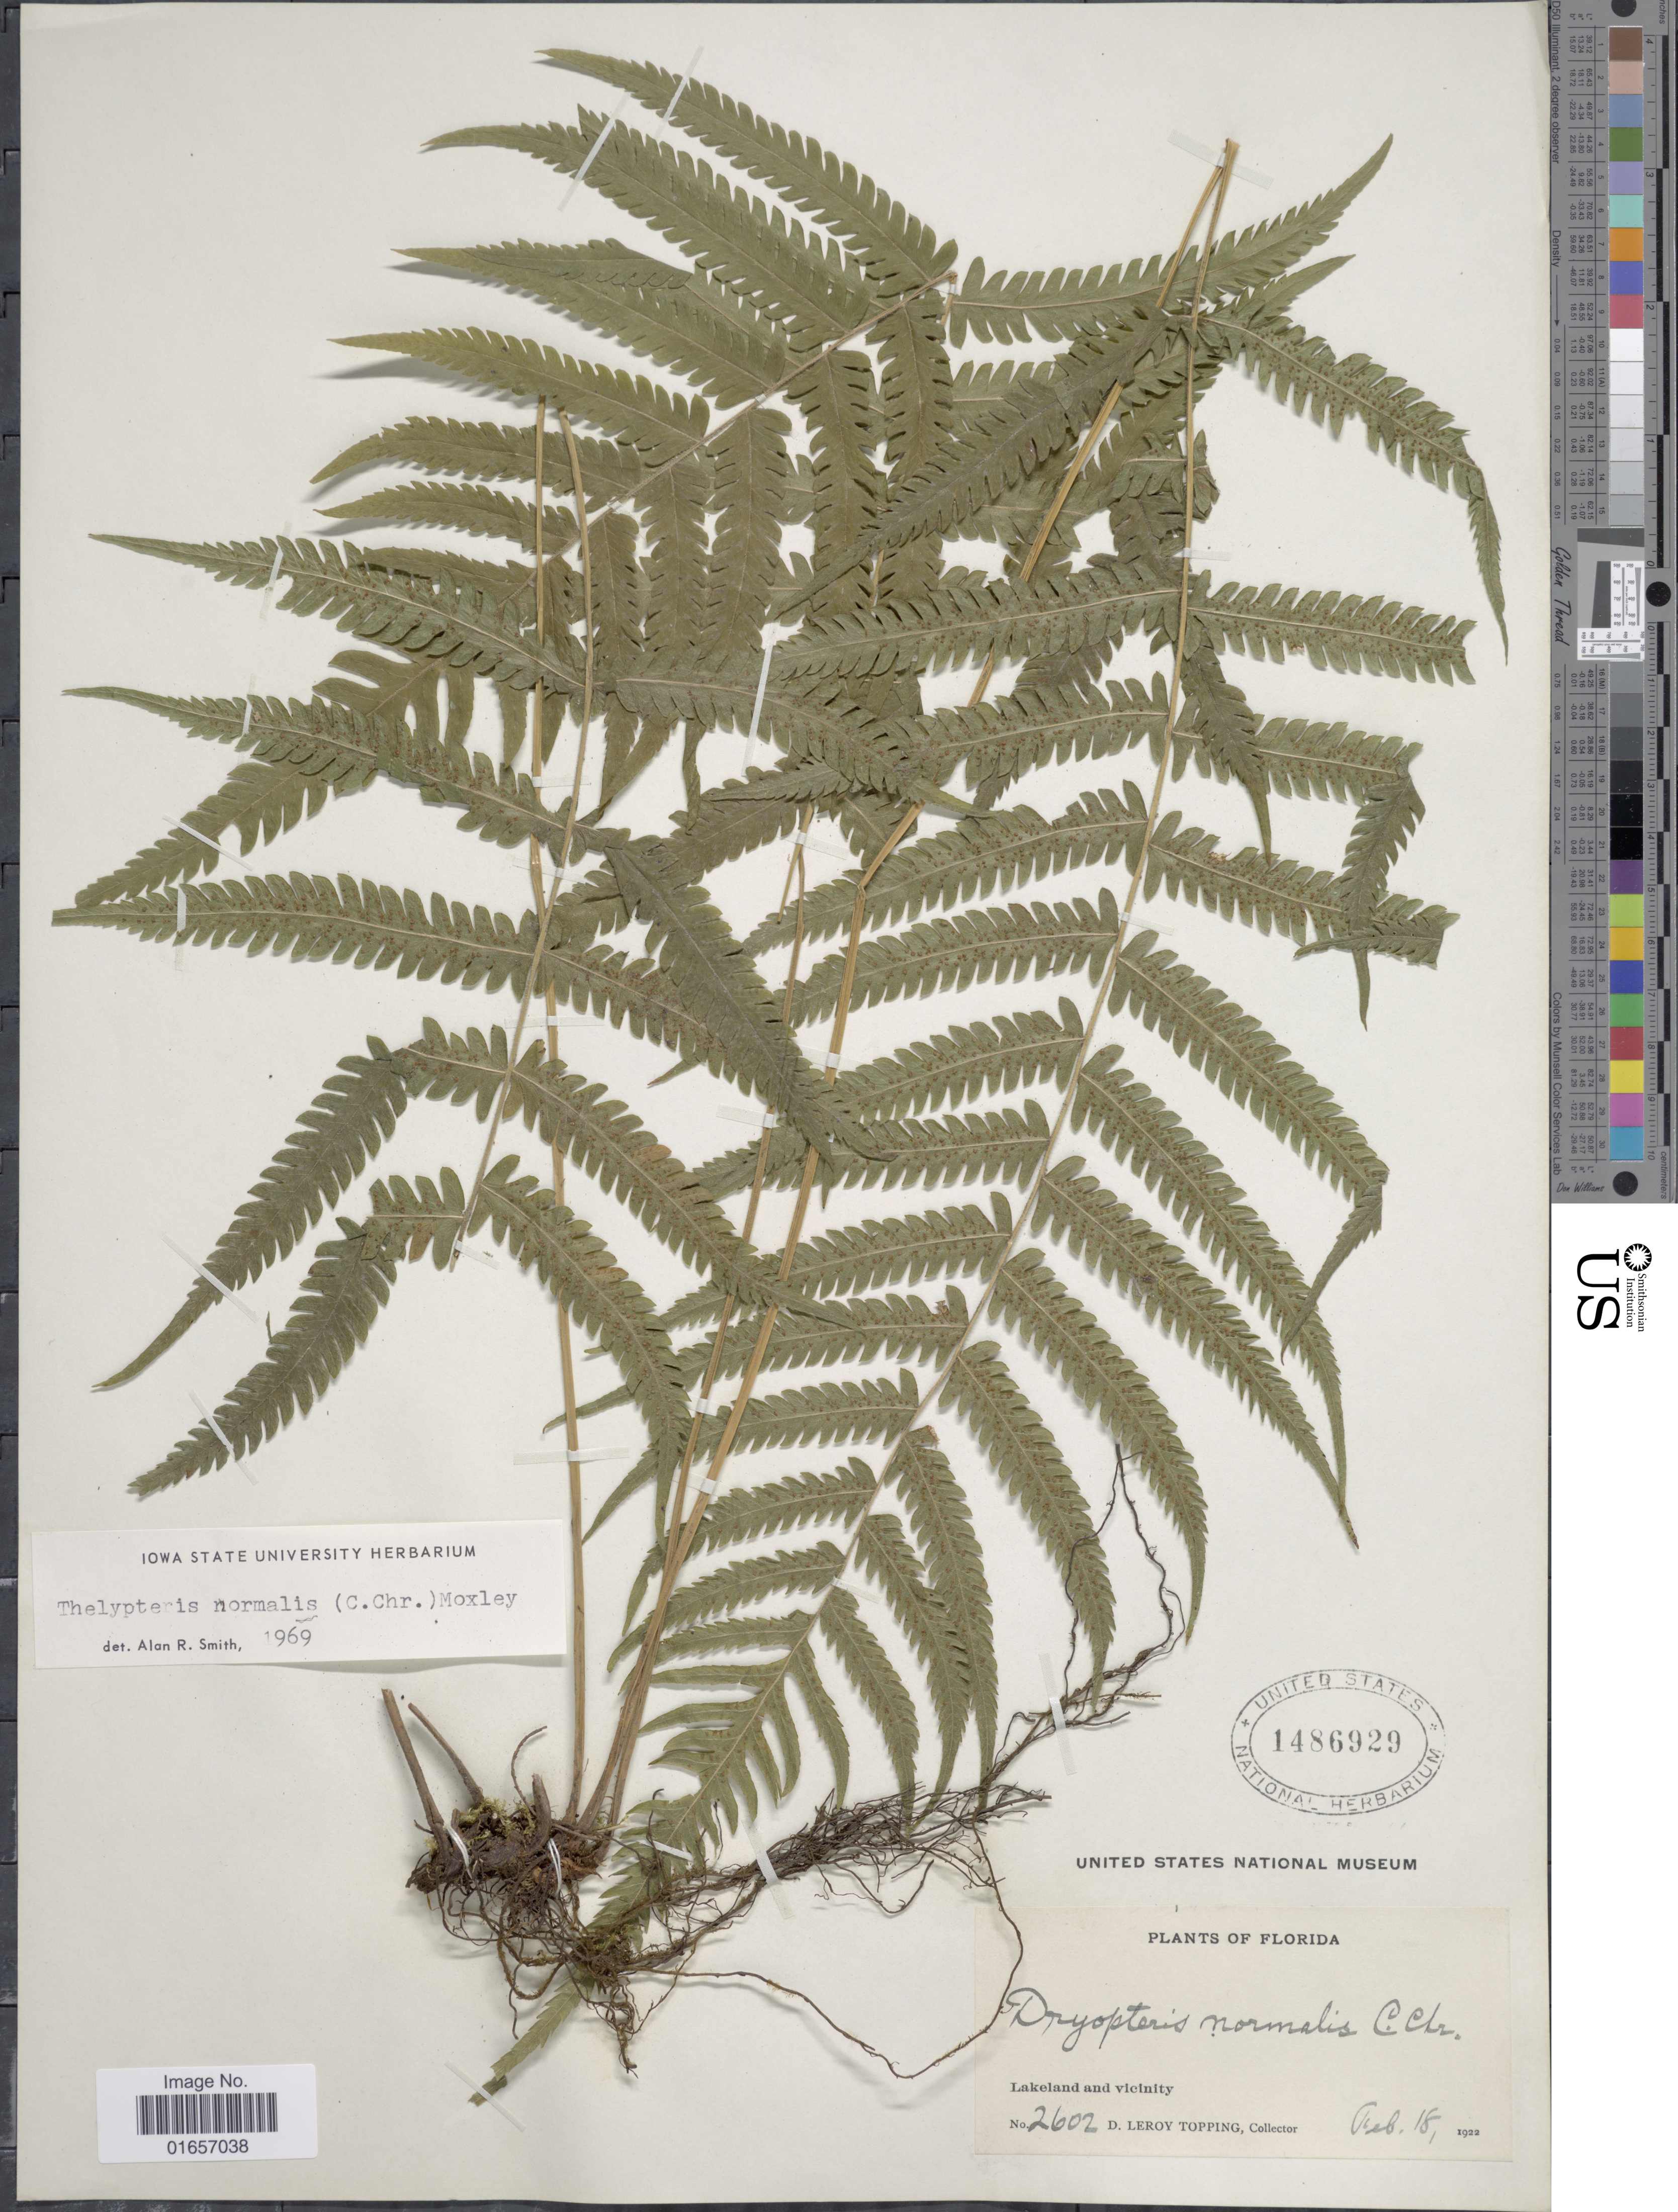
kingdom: Plantae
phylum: Tracheophyta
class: Polypodiopsida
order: Polypodiales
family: Thelypteridaceae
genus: Christella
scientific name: Christella kunthii comb. ined.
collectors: D. L. Topping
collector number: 2602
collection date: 1922-02-18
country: United States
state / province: Florida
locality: Lakeland and vicinity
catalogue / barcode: US 1486929